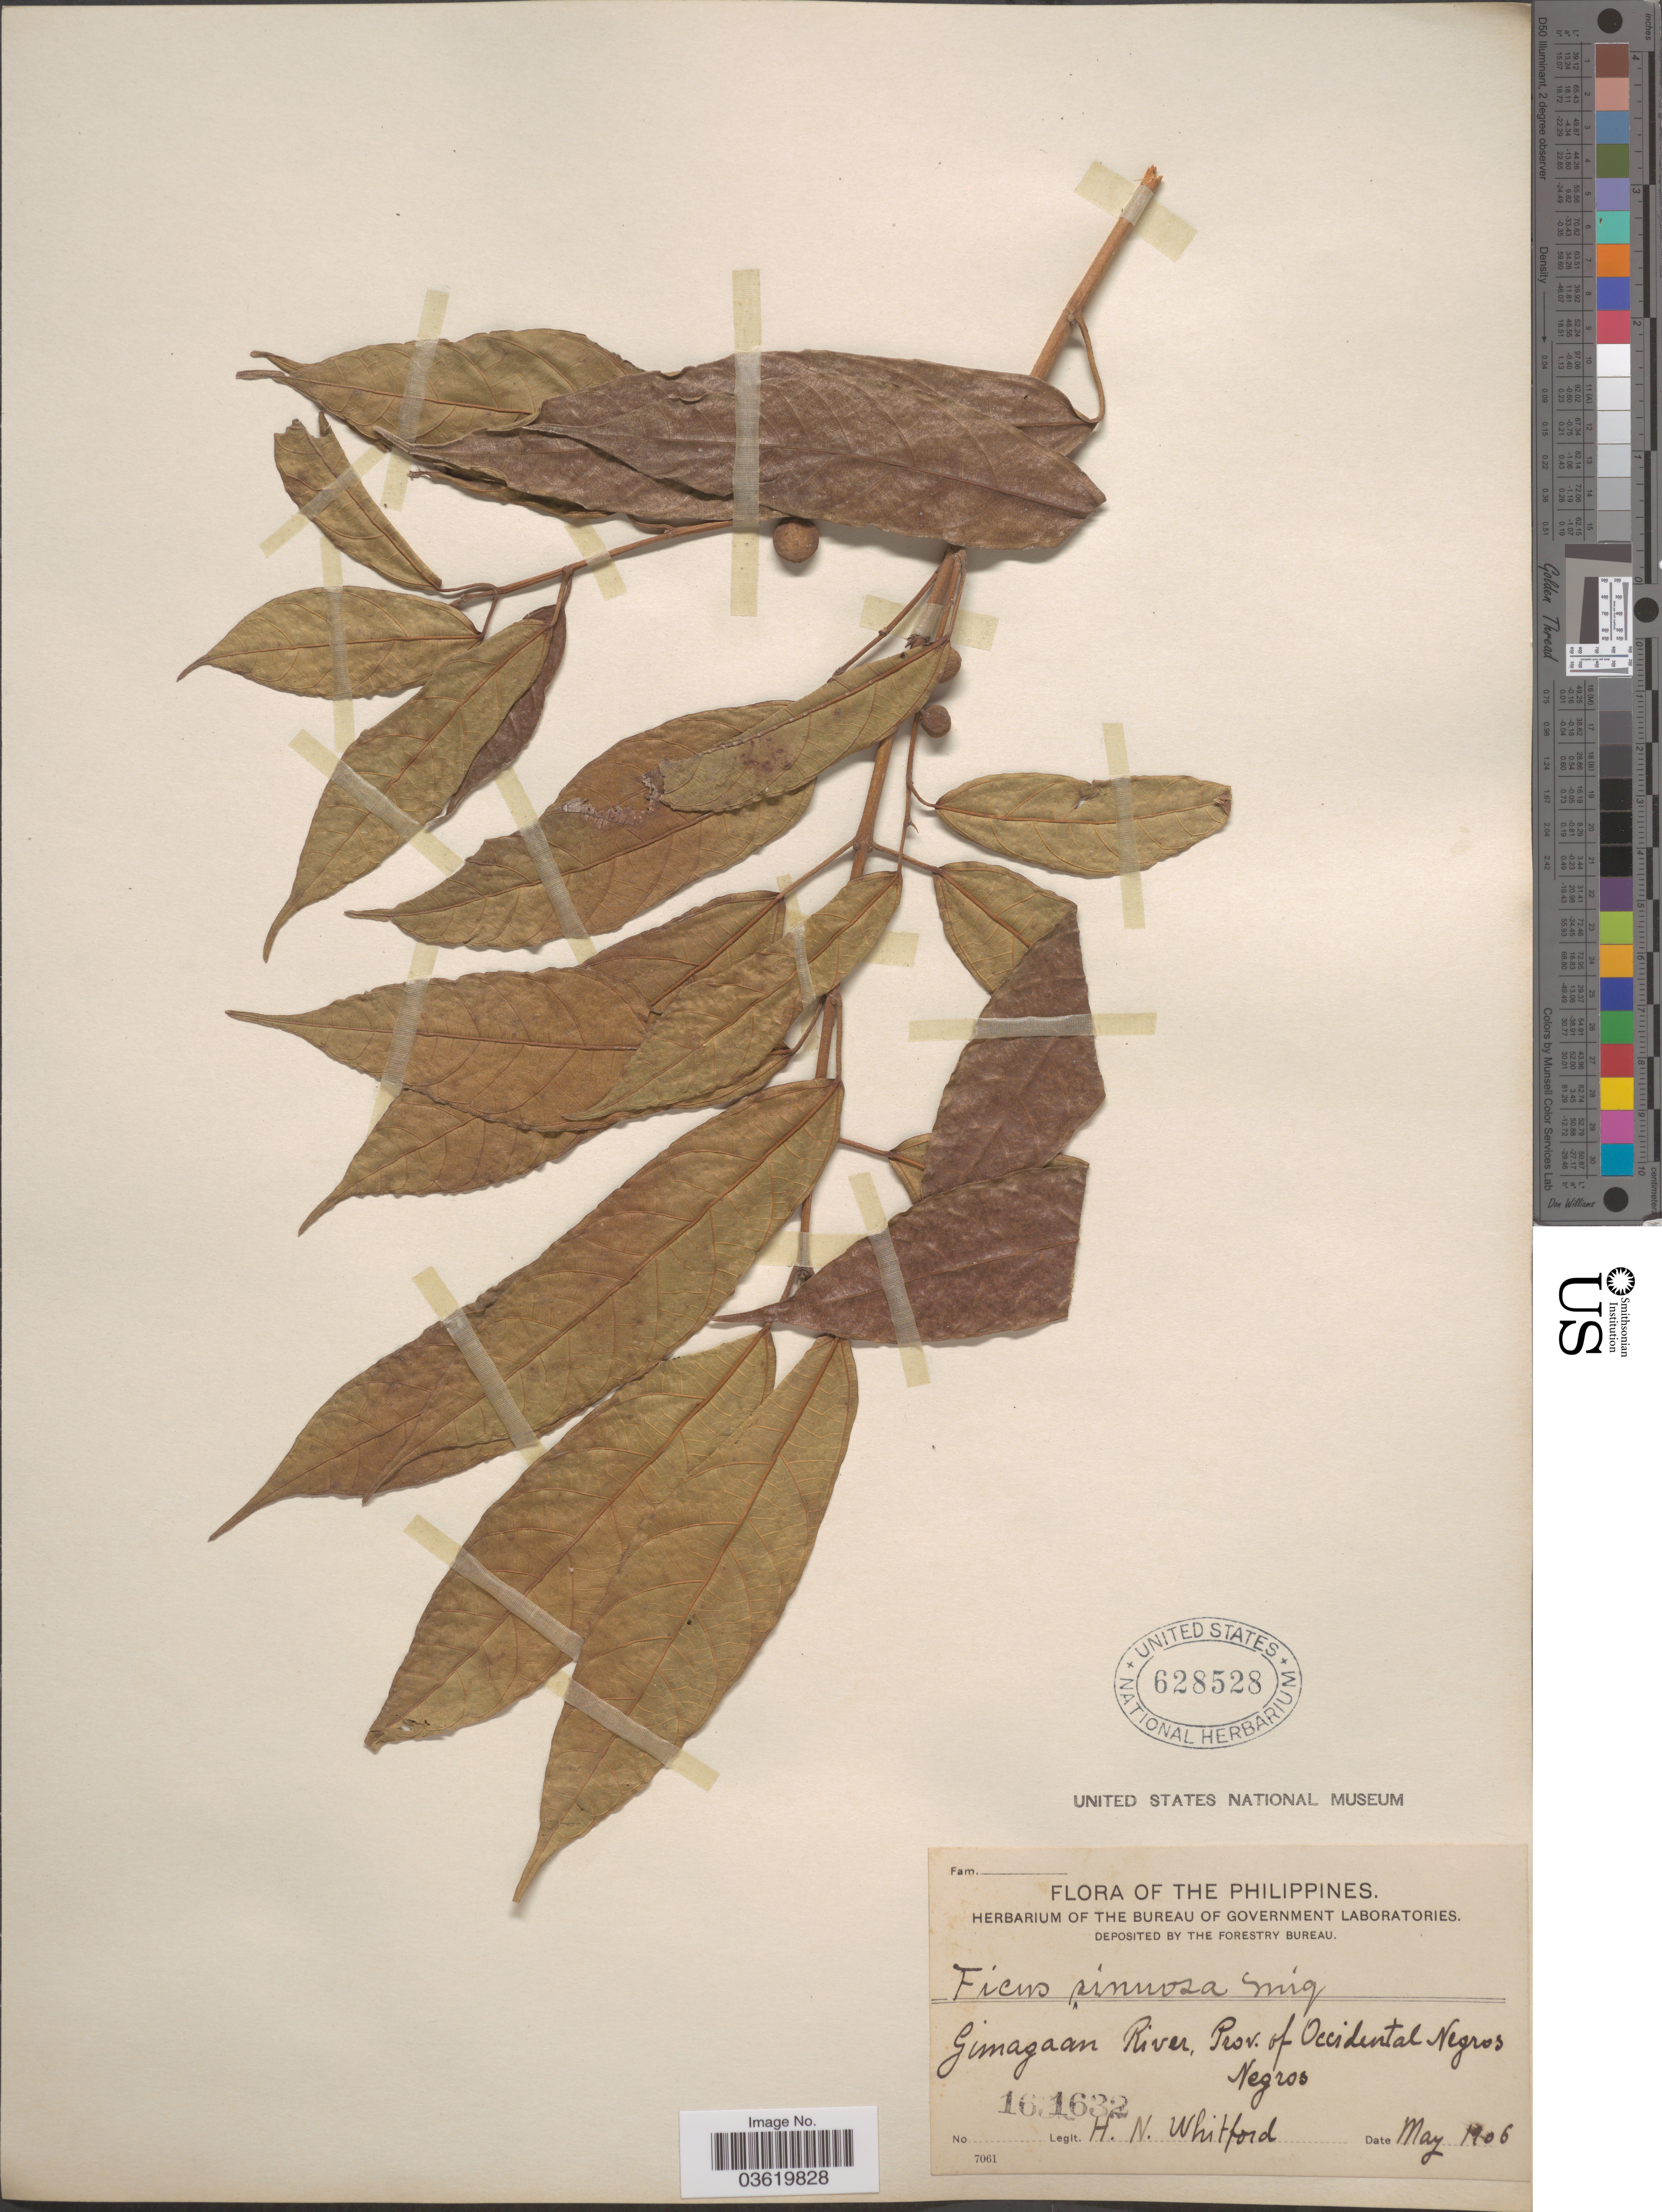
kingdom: Plantae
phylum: Tracheophyta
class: Magnoliopsida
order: Rosales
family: Moraceae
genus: Ficus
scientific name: Ficus ulmifolia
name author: Lam.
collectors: H. N. Whitford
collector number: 1632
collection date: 1906-05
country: Philippines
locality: Gimagaan River, Prov. of Occidental Negros. Negros.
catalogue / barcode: US 628528